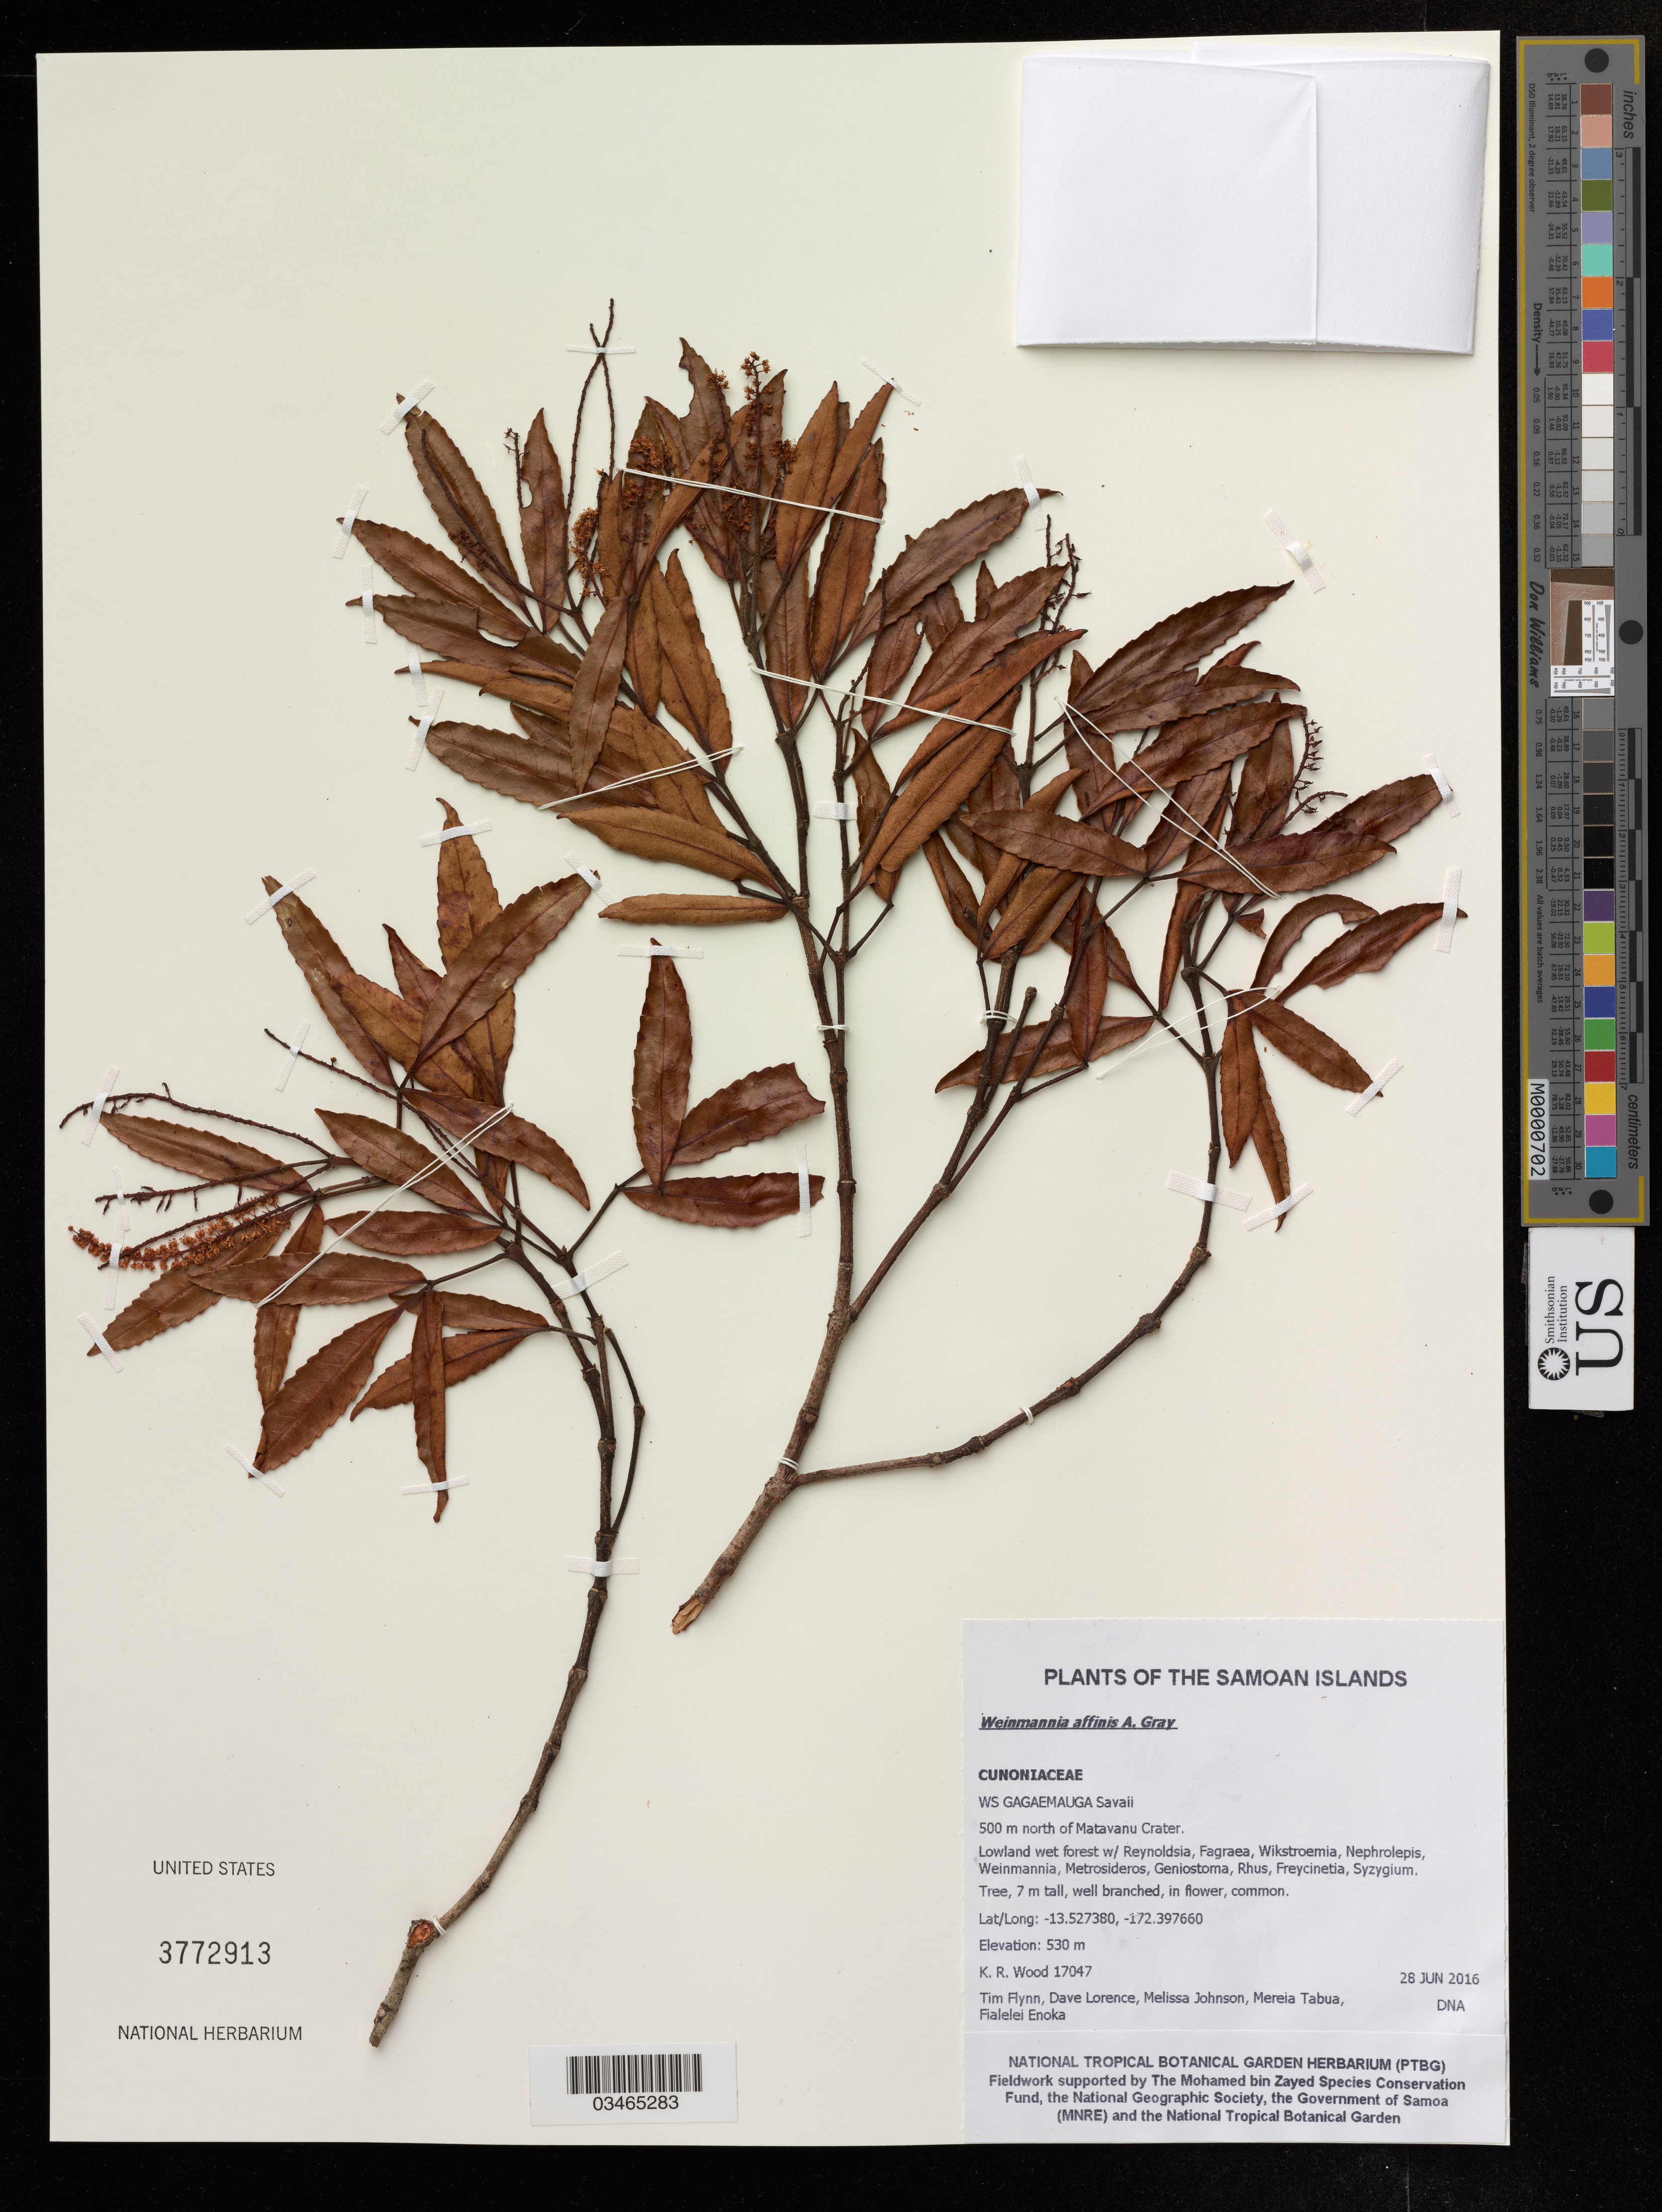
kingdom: Plantae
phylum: Tracheophyta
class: Magnoliopsida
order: Oxalidales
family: Cunoniaceae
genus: Pterophylla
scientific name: Pterophylla affinis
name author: (A. Gray) Pillon & H.C. Hopkins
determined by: Wagner, W. L., (BOT), Smithsonian Institution - National Museum of Natural History (UNITED STATES)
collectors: K. R. Wood, T. Flynn, D. Lorence & M. Johnson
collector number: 17047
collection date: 2016-06-28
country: Samoa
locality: The Samoan Islands, WS Gagaemauga Savaii, 500 m north of Matavanu Crater.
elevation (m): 530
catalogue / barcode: US 3772913